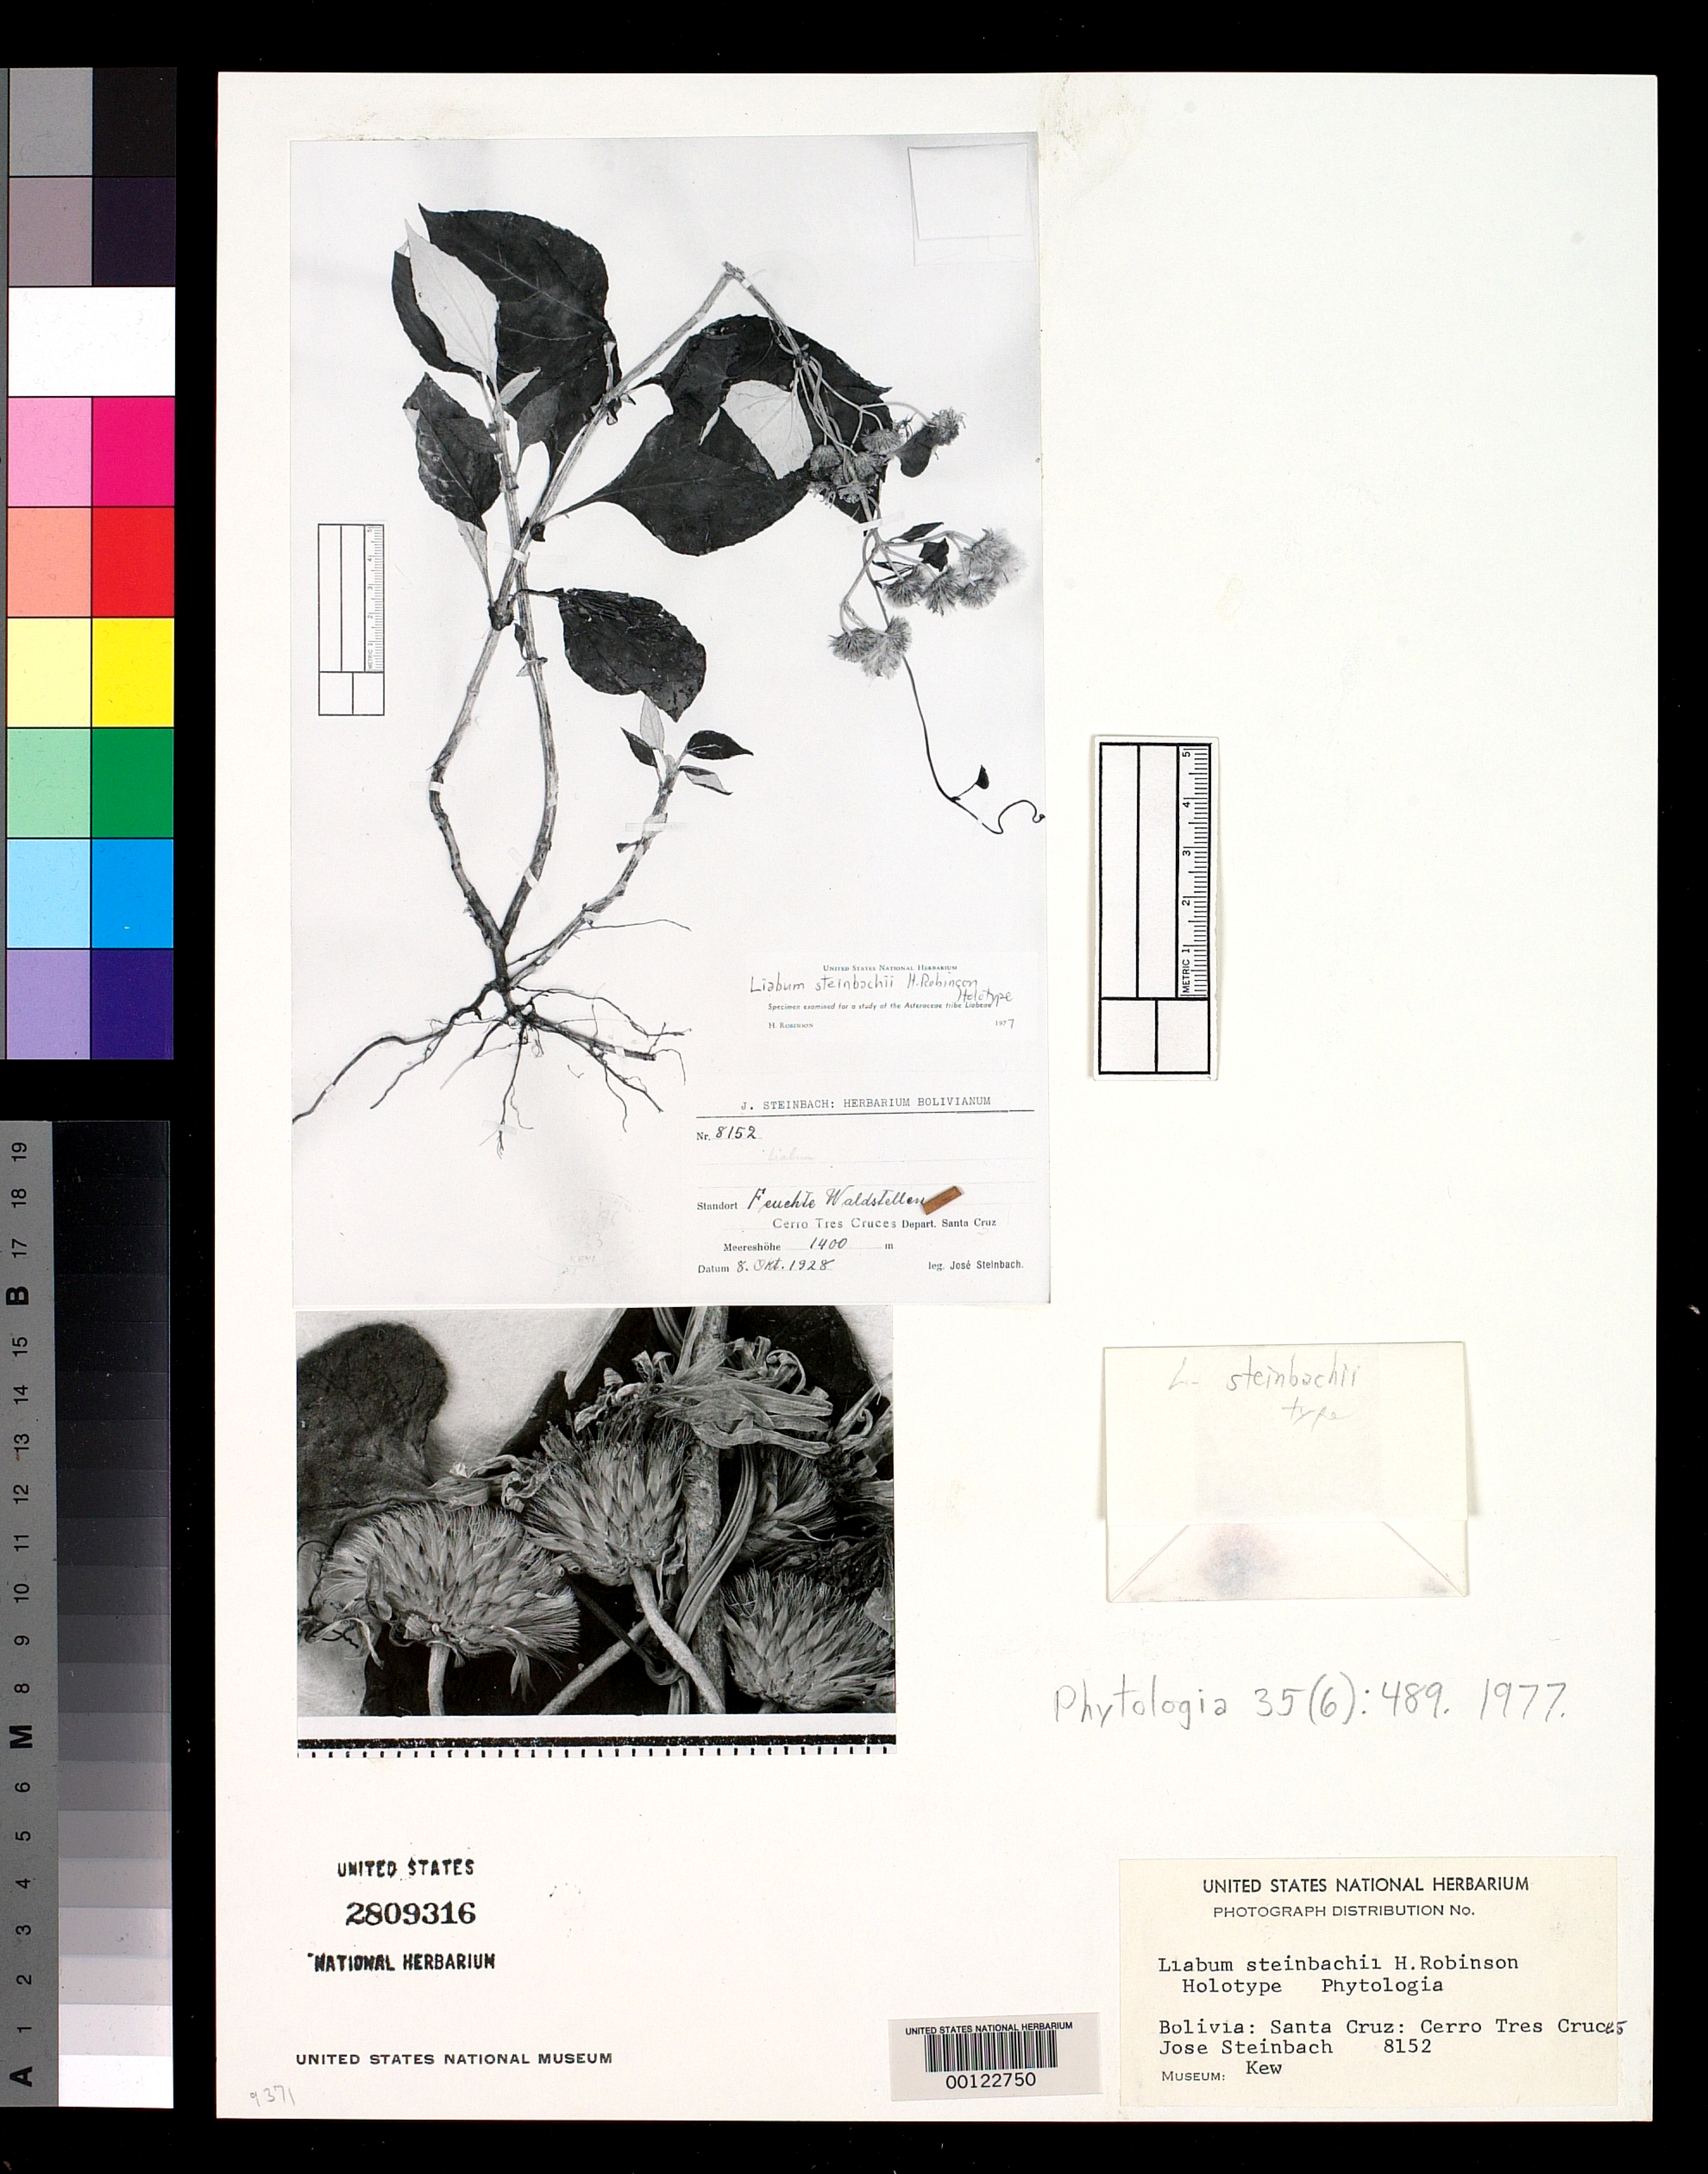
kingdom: Plantae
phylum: Tracheophyta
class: Magnoliopsida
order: Asterales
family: Asteraceae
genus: Liabum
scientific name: Liabum steinbachii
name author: H. Rob.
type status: Isotype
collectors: J. Steinbach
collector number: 8152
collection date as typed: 08 Oct 1928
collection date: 1928-10-08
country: Bolivia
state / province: Santa Cruz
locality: Cerro Tres Cruces.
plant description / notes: Photographs and fragmentary material of (holo) type specimen ex herb Kew.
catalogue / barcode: US 2809316